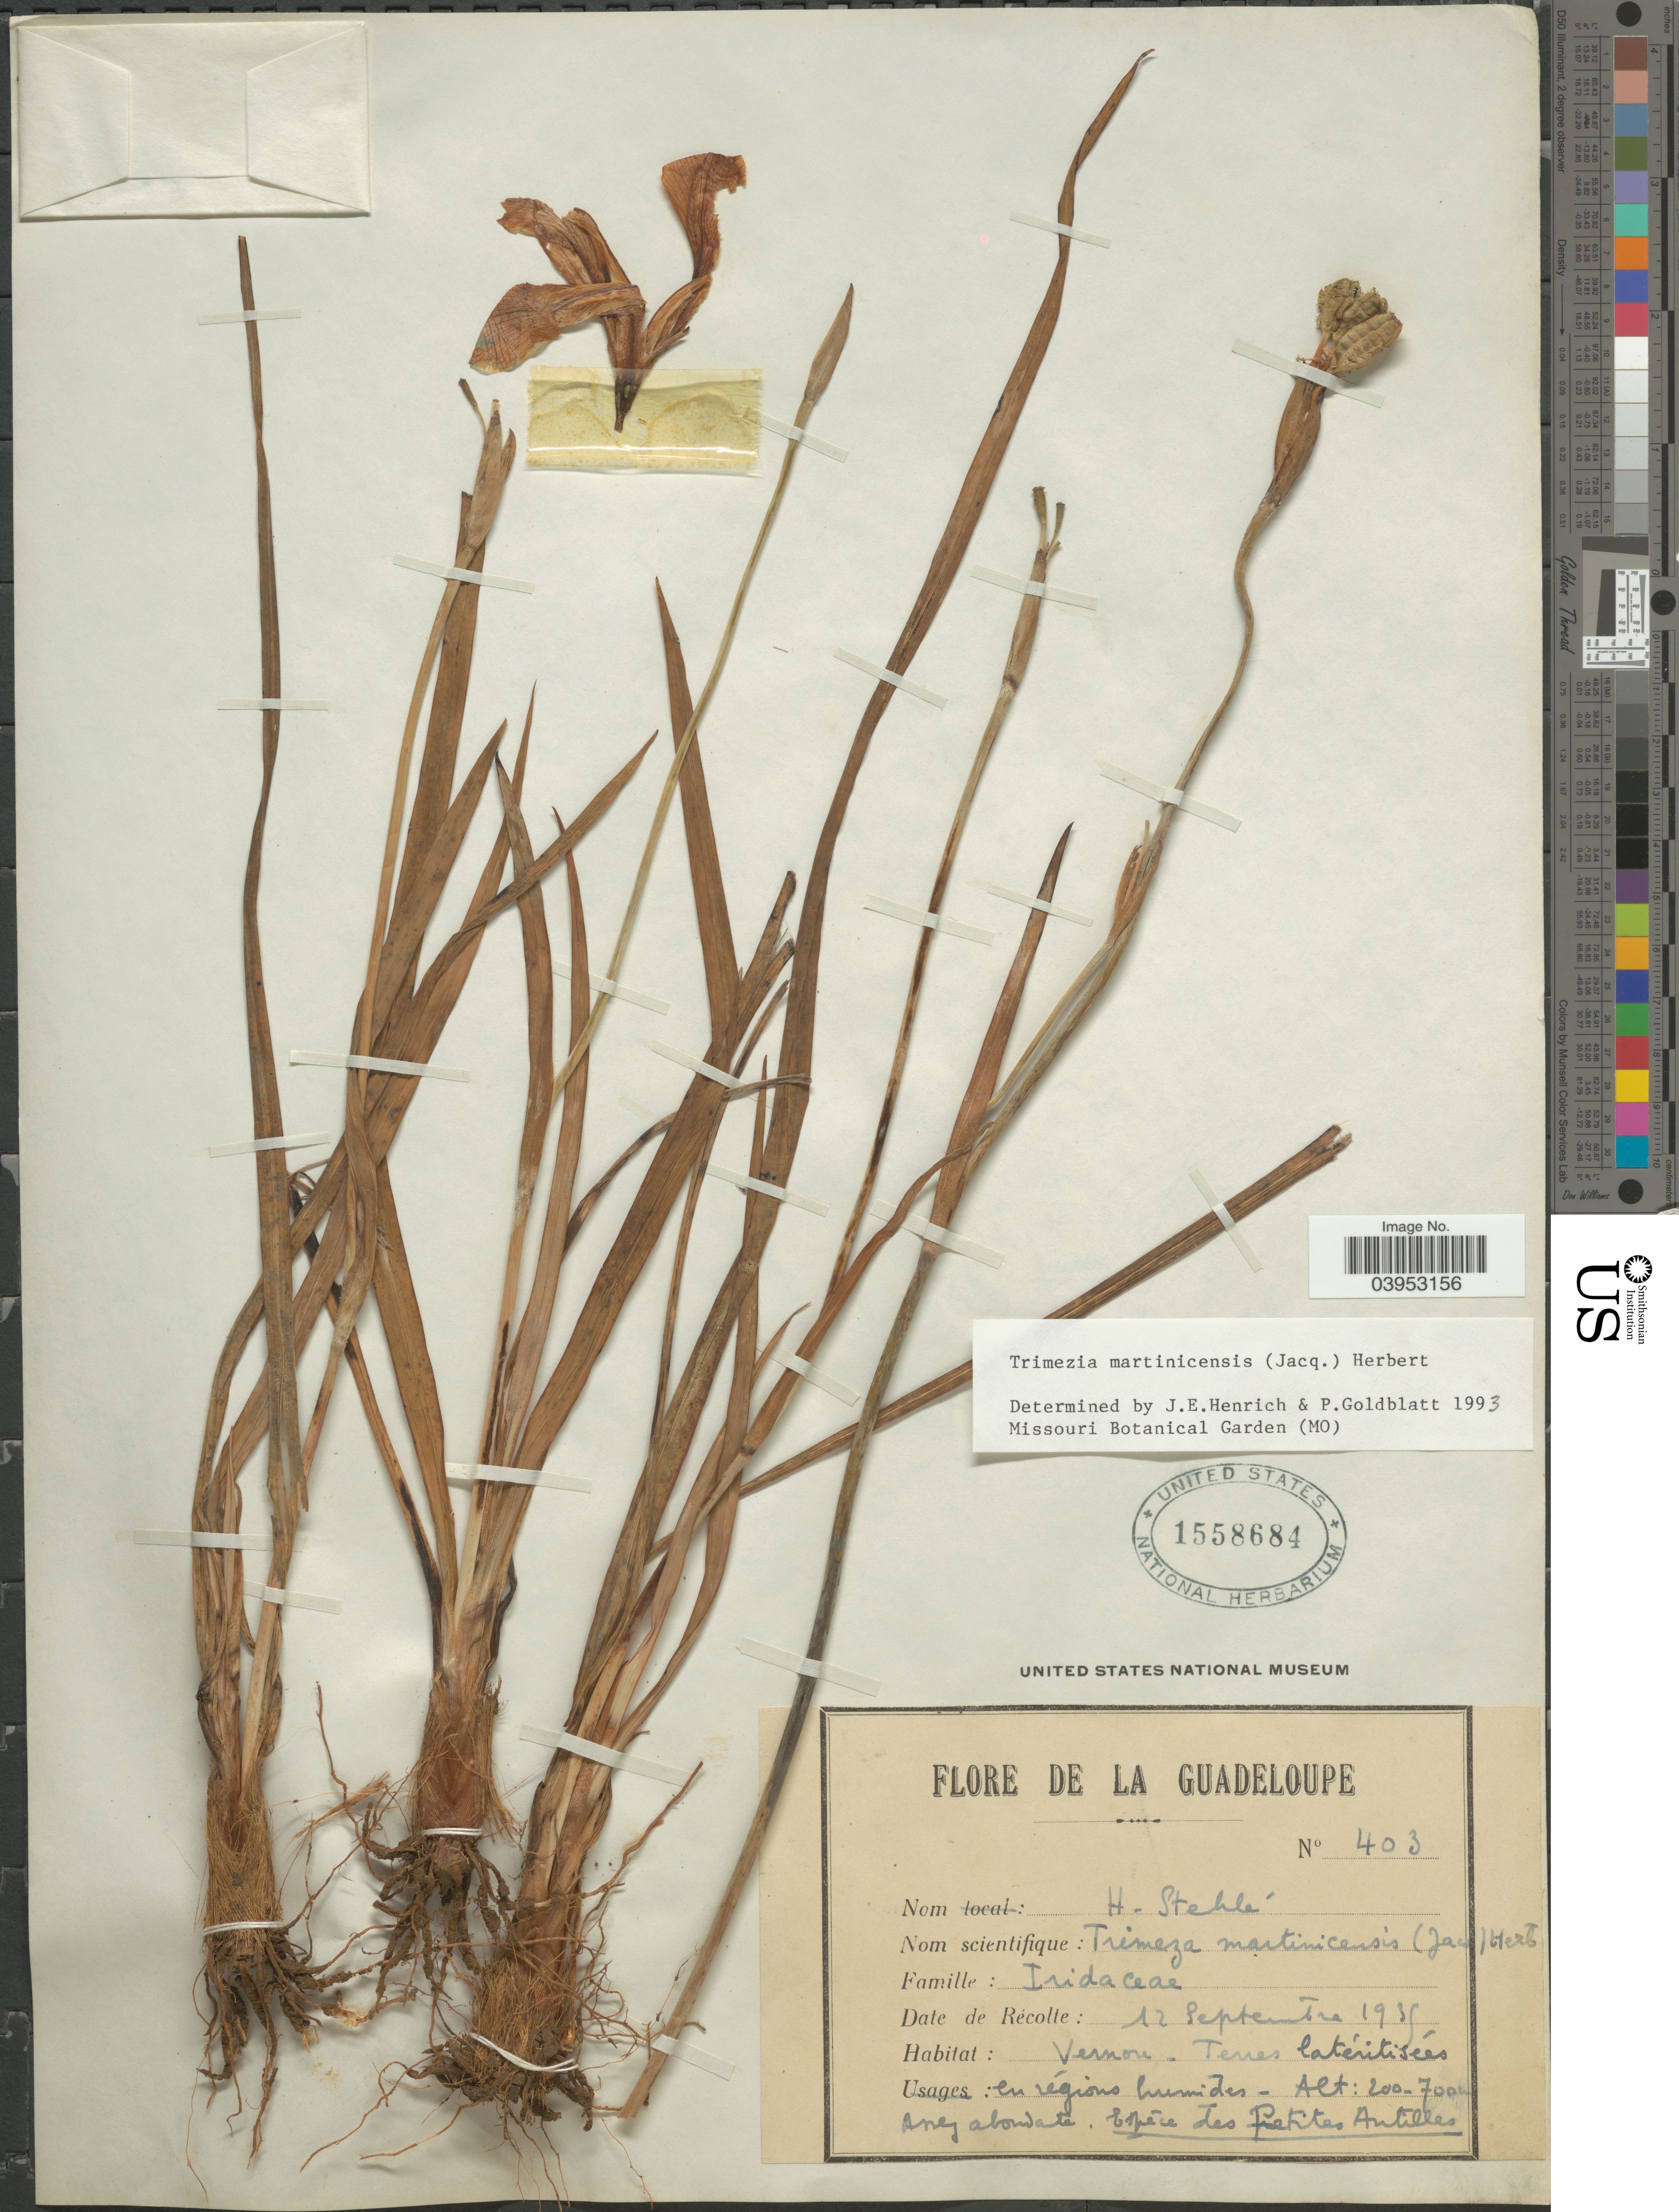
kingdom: Plantae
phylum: Tracheophyta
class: Liliopsida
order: Asparagales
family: Iridaceae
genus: Trimezia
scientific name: Trimezia martinicensis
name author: (Jacq.) Herb.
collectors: H. Stehlé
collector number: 403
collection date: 1935-09-12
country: Guadeloupe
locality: Petites Antilles.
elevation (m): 200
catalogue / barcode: US 1558684